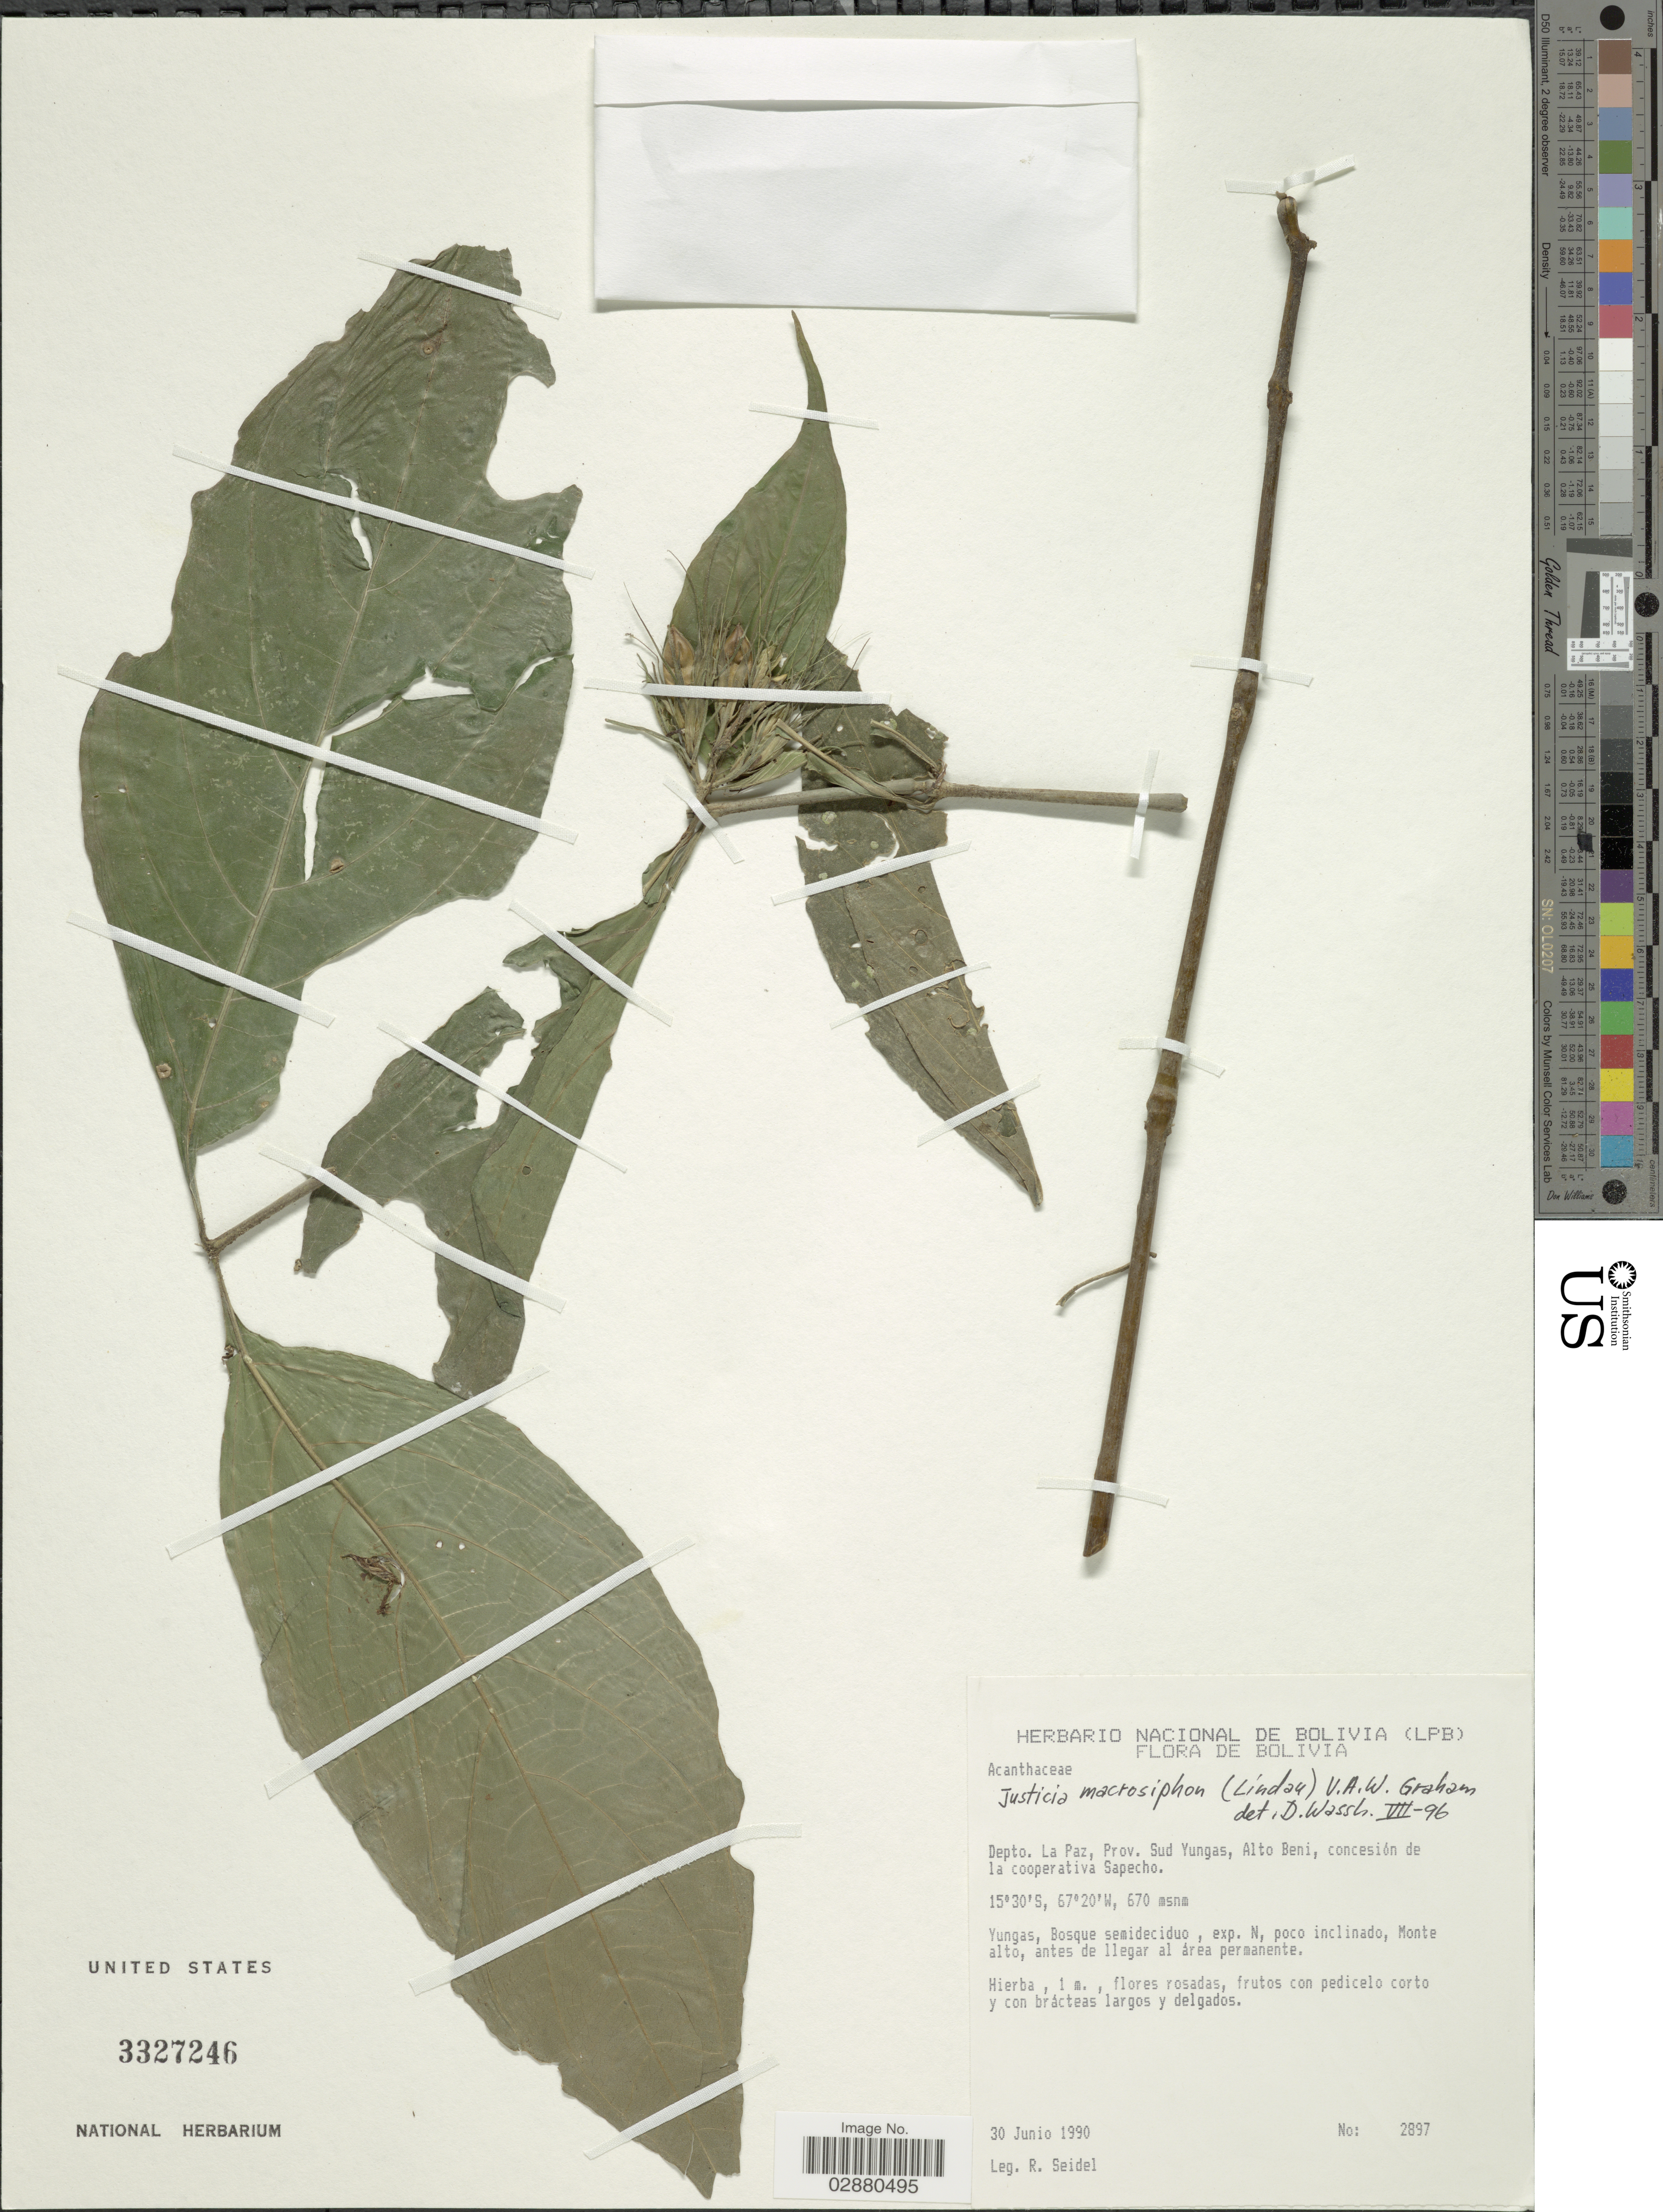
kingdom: Plantae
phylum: Tracheophyta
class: Magnoliopsida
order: Lamiales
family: Acanthaceae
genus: Justicia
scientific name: Justicia riedeliana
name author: (Nees) V.A.W. Graham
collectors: R. Seidel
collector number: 1990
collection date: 1990-06-30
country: Bolivia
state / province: La Paz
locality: Prov. Sud Yungas, Alto Beni, concesión de la cooperativa Sapecho.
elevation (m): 670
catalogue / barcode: US 3327246